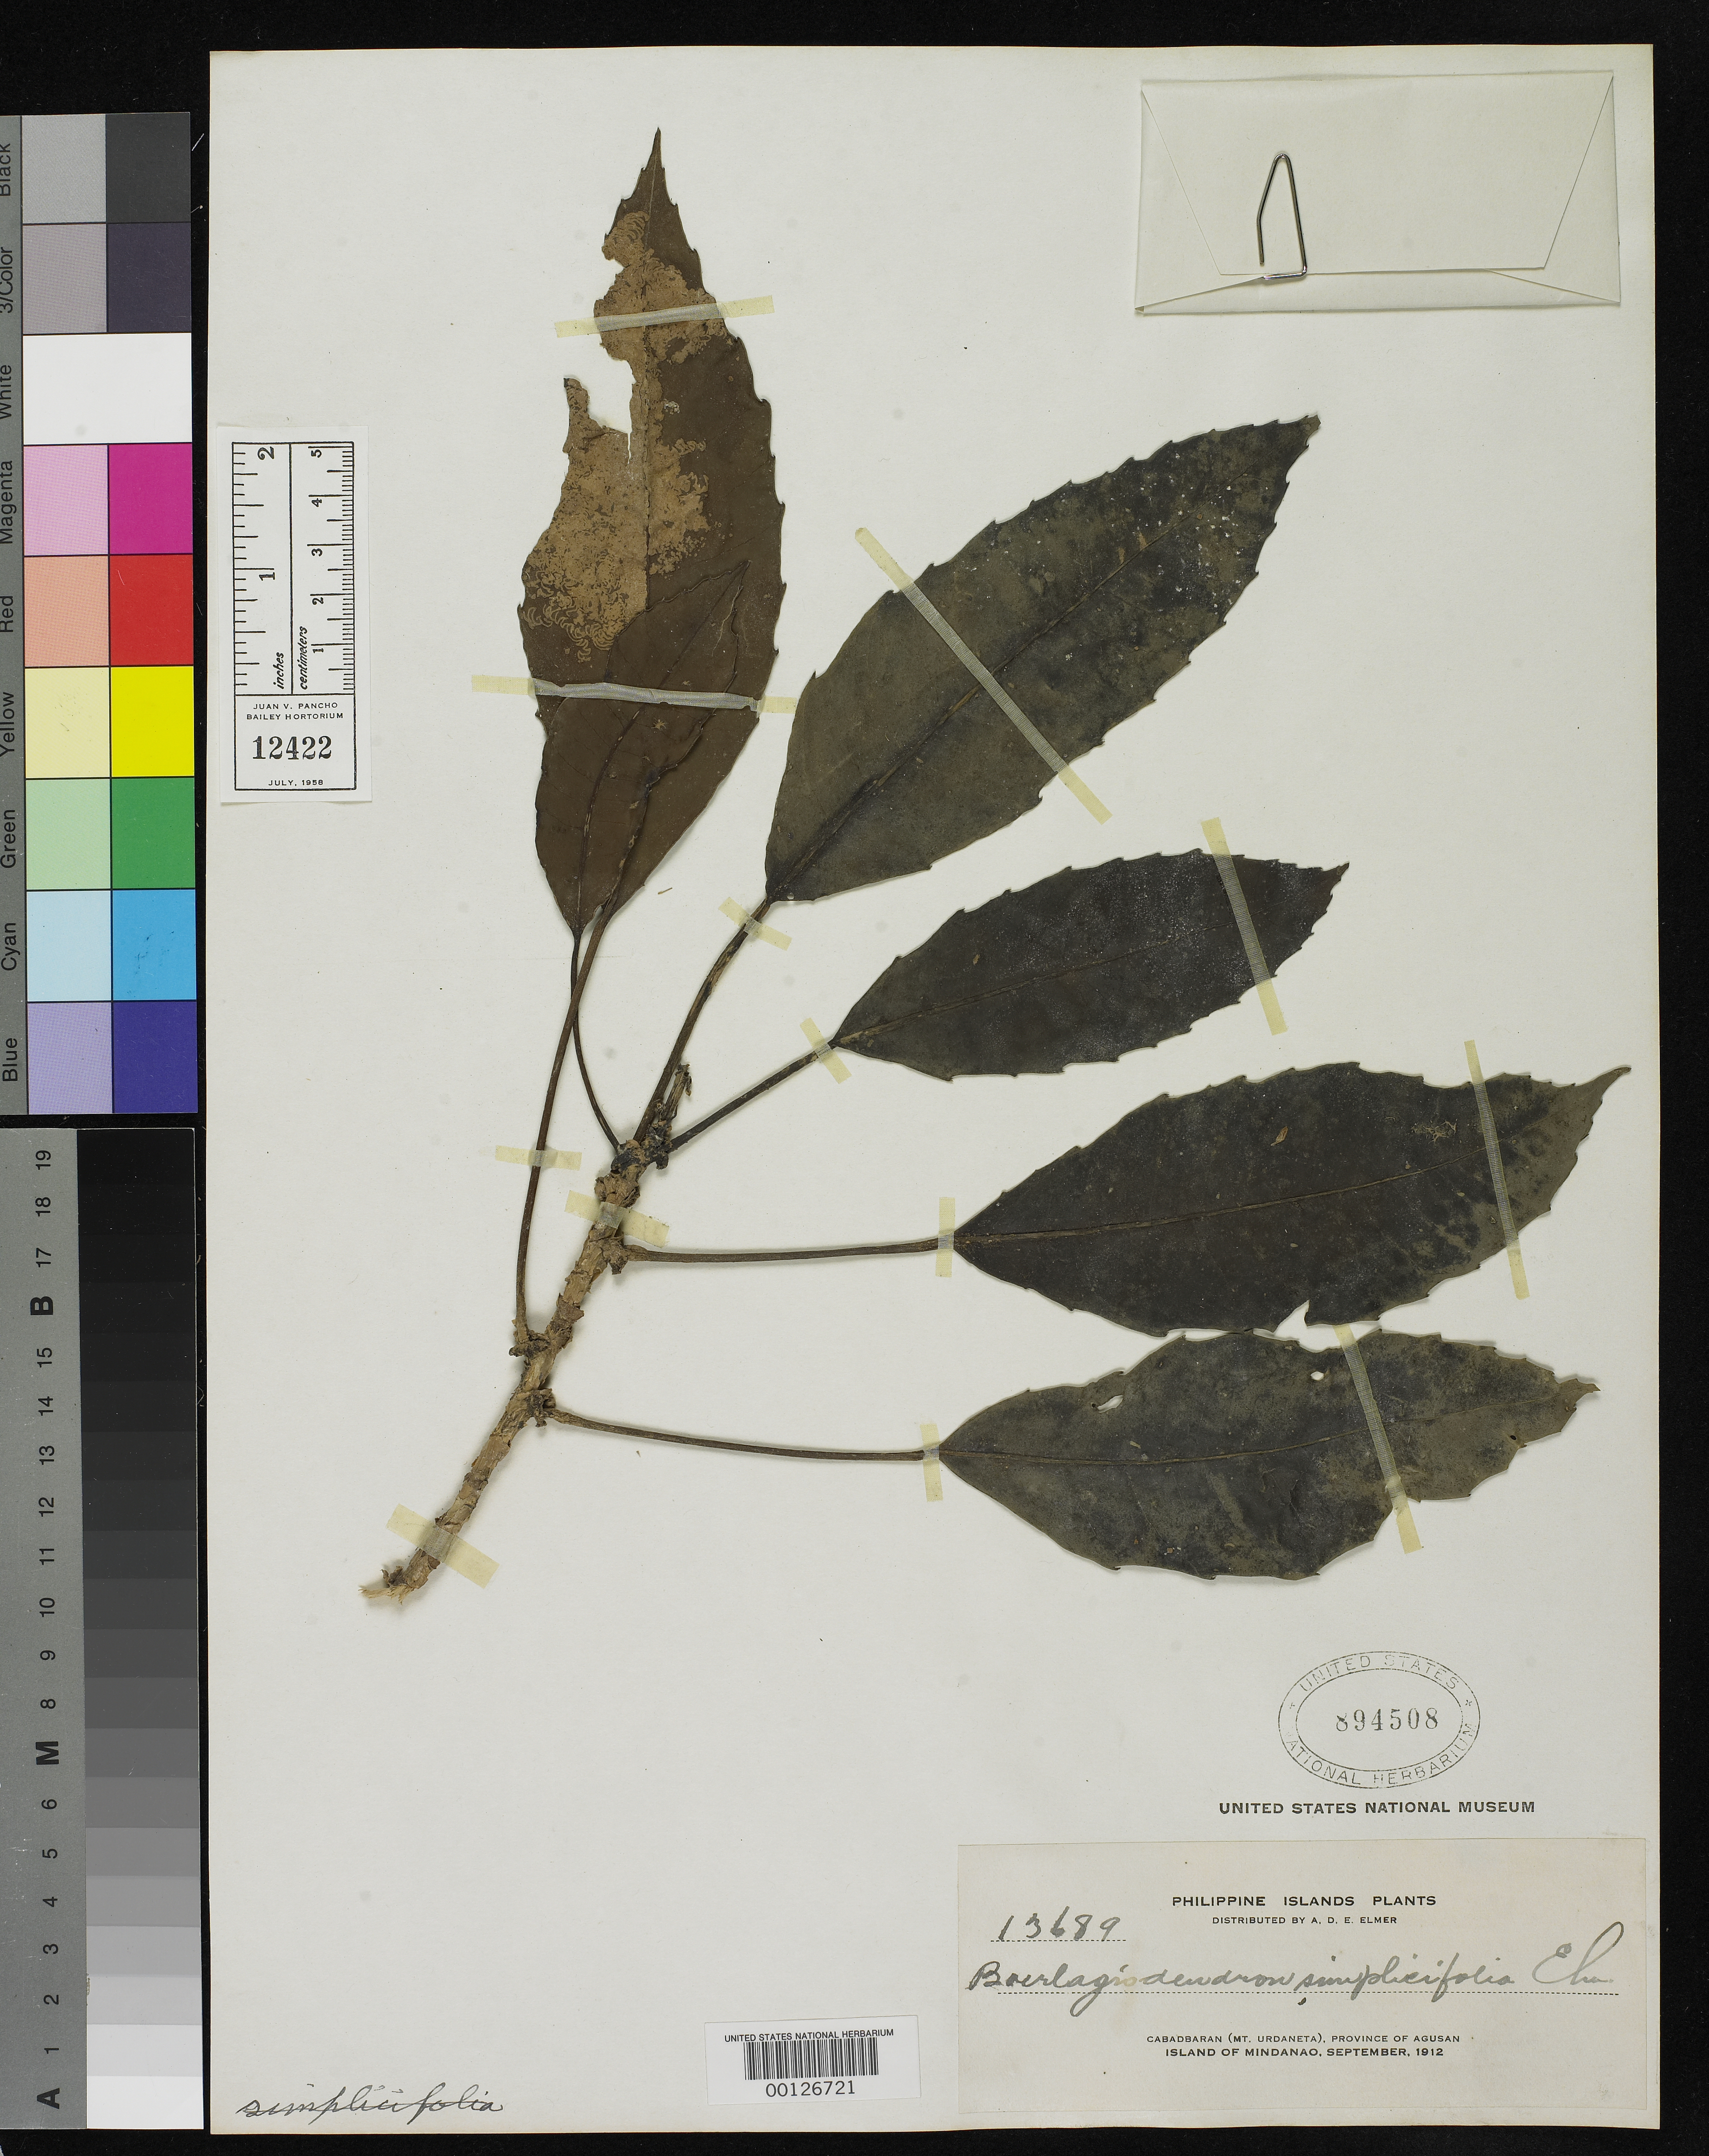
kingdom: Plantae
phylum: Tracheophyta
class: Magnoliopsida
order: Apiales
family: Araliaceae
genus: Boerlagiodendron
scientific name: Boerlagiodendron simplicifolia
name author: Elmer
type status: Isotype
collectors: A. D. E. Elmer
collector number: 13689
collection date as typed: Sep 1912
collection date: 1912-09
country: Philippines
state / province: Caraga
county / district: Agusan del Norte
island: Mindanao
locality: Cabadbaran, Mt. Urdaneta.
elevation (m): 1676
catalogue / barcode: US 894508